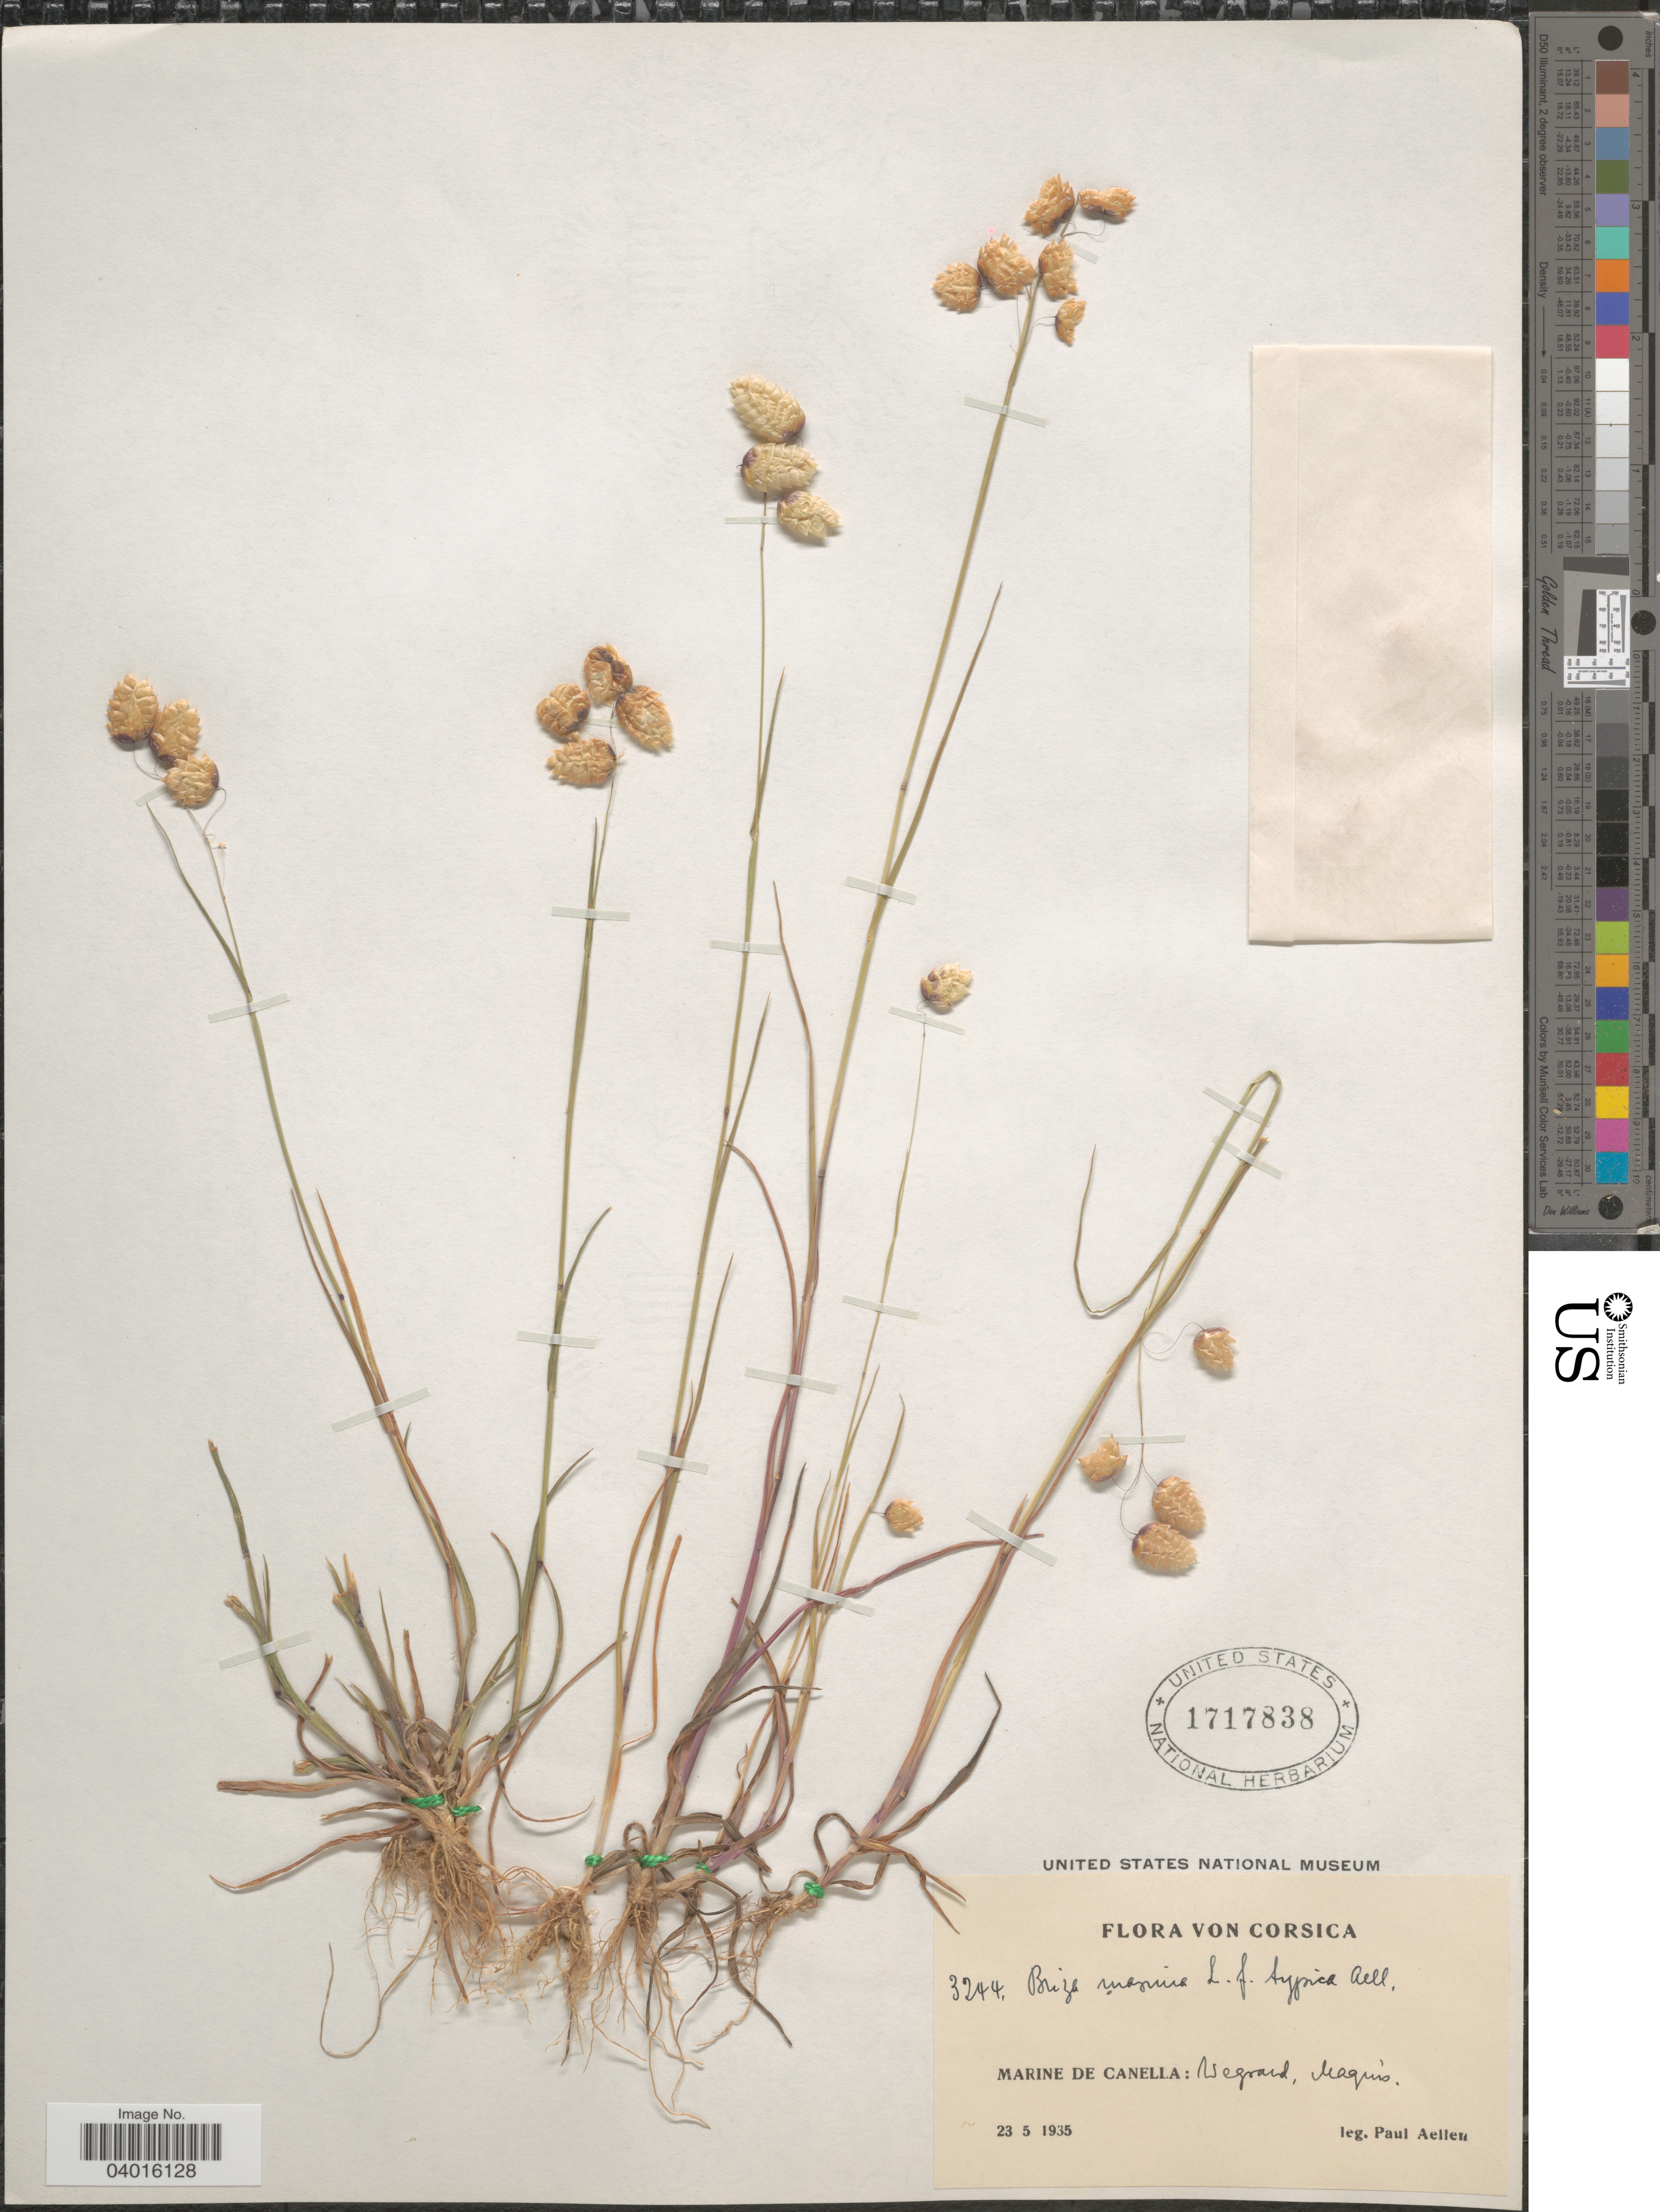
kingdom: Plantae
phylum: Tracheophyta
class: Liliopsida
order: Poales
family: Poaceae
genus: Briza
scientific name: Briza maxima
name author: L.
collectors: P. Aellen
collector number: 3244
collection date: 1935-05-23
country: France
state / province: Corsica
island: Corse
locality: Marine de Canella: Wegrard, Maquís.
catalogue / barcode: US 1717838